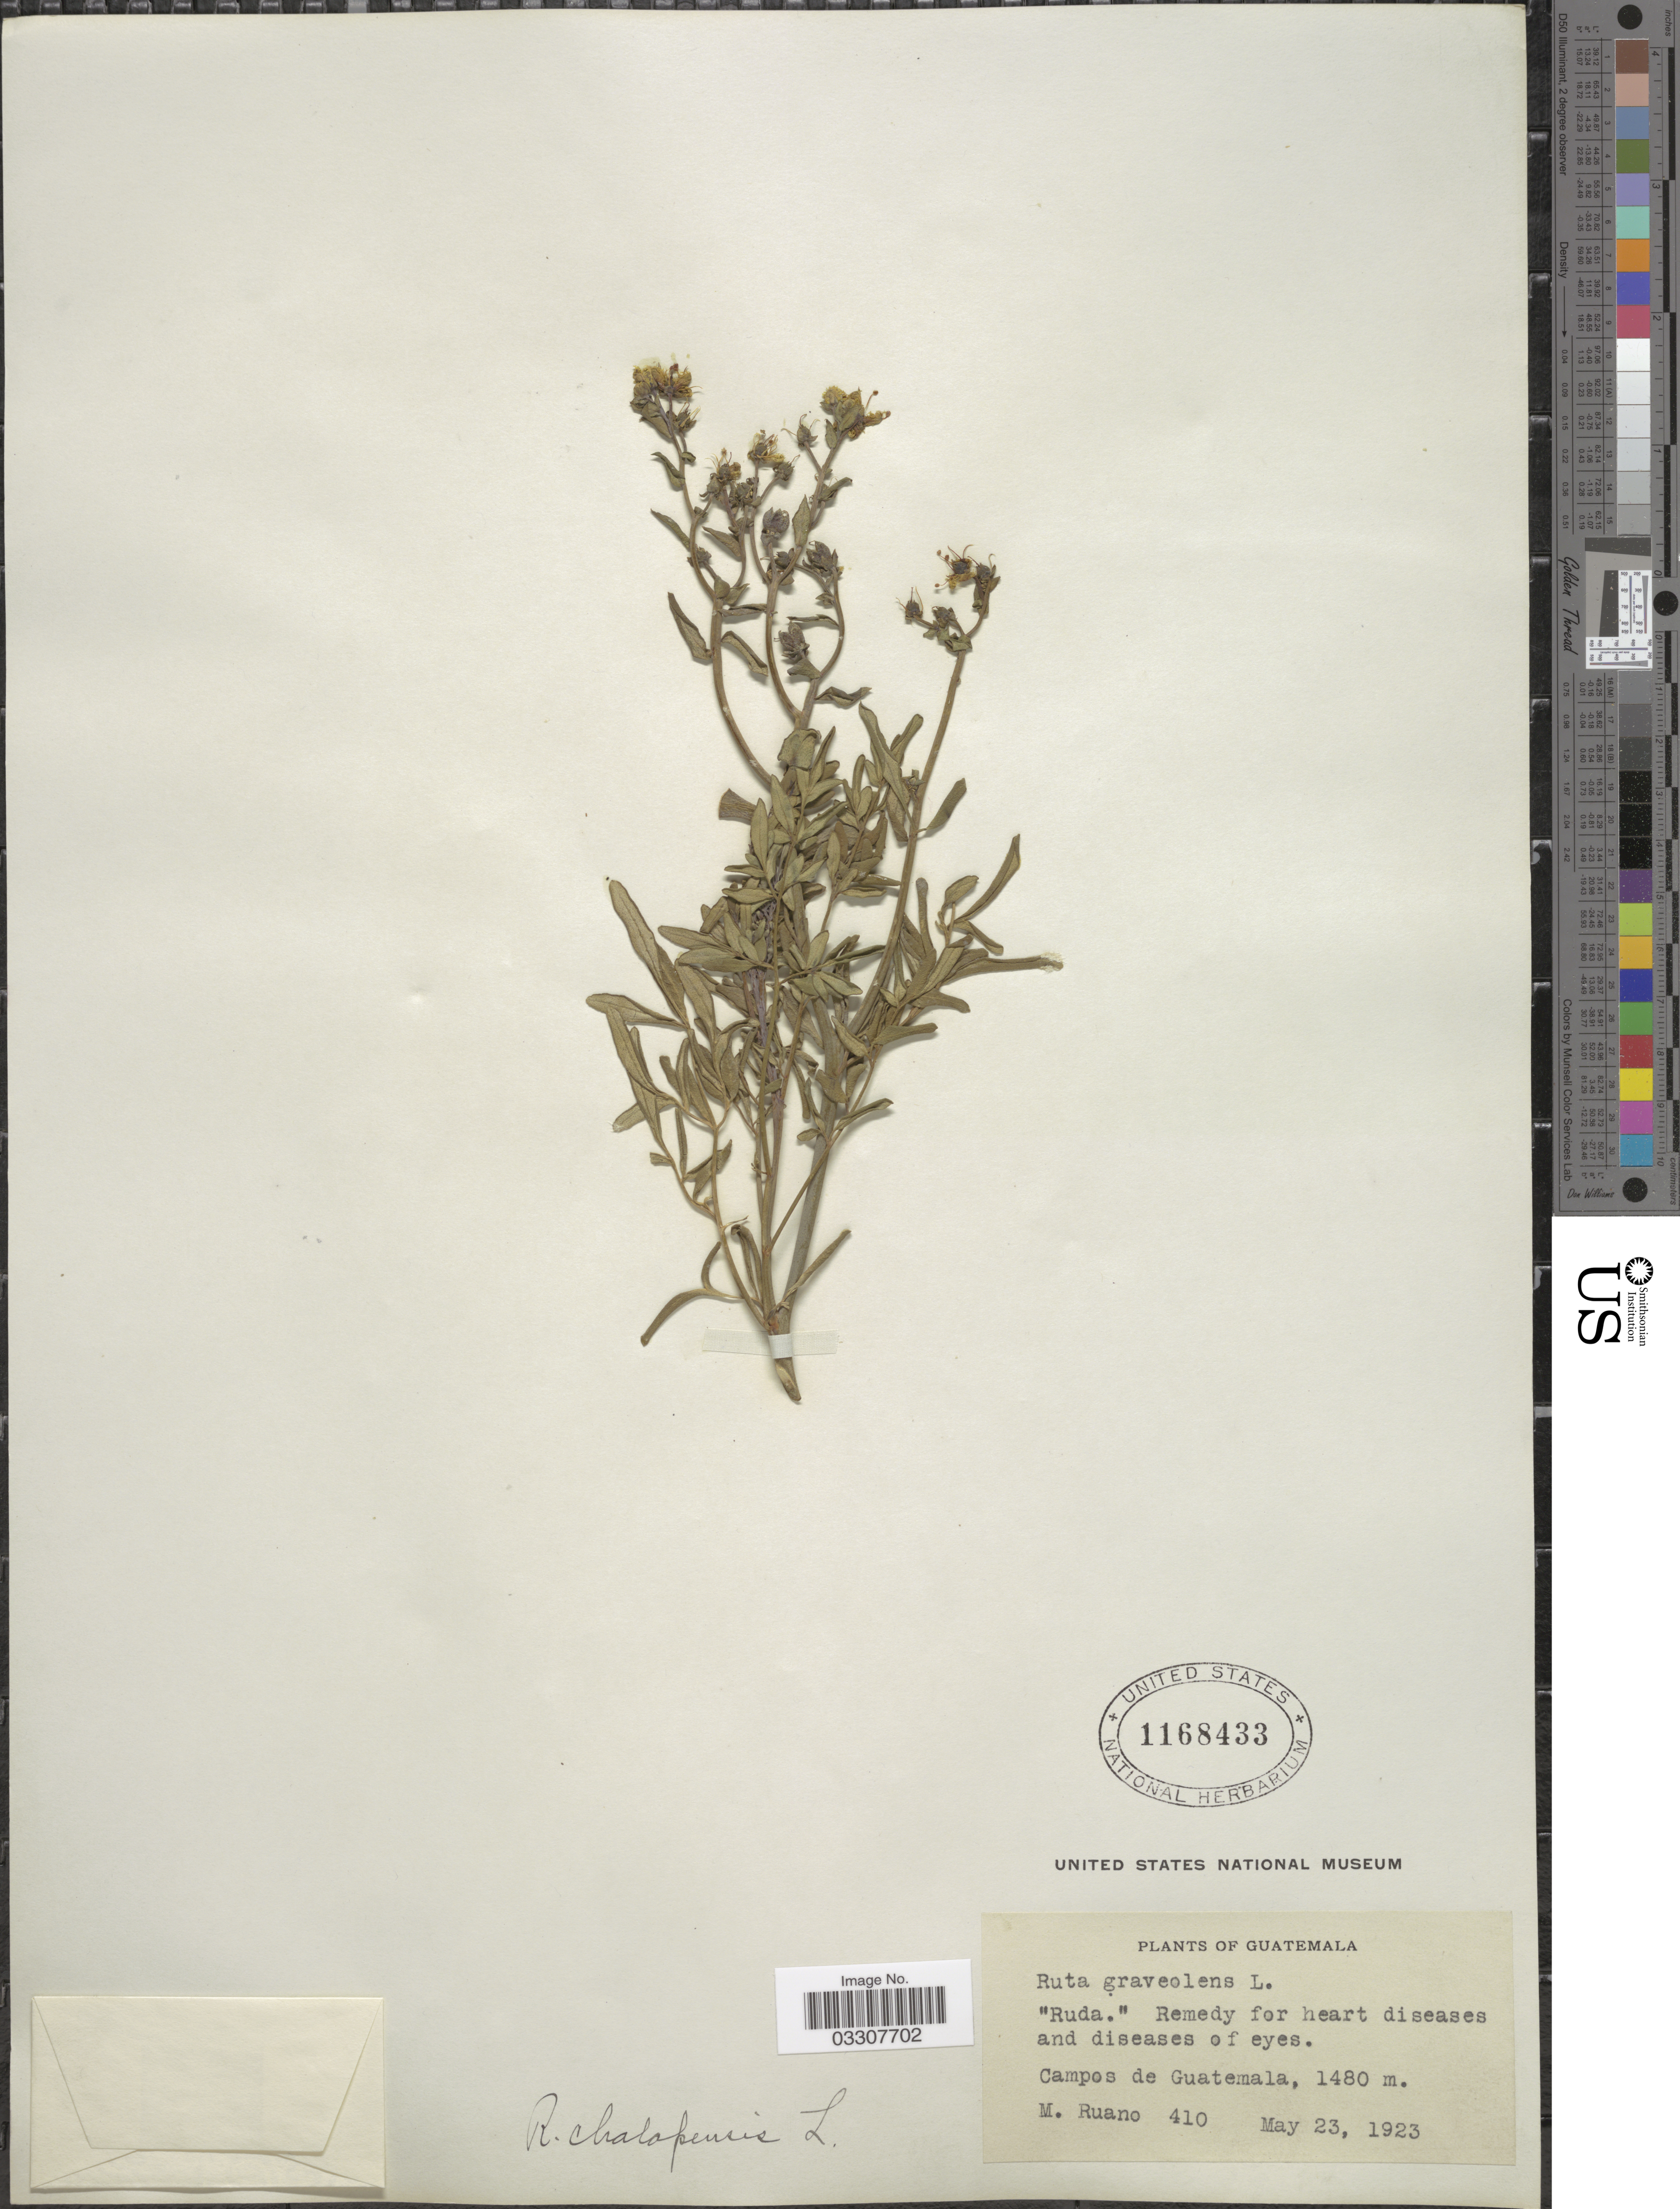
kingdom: Plantae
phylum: Tracheophyta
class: Magnoliopsida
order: Sapindales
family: Rutaceae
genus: Ruta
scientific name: Ruta chalepensis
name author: L.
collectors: M. Ruano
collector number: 410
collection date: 1923-05-23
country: Guatemala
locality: Campos de Guatemala.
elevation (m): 1480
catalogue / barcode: US 1168433